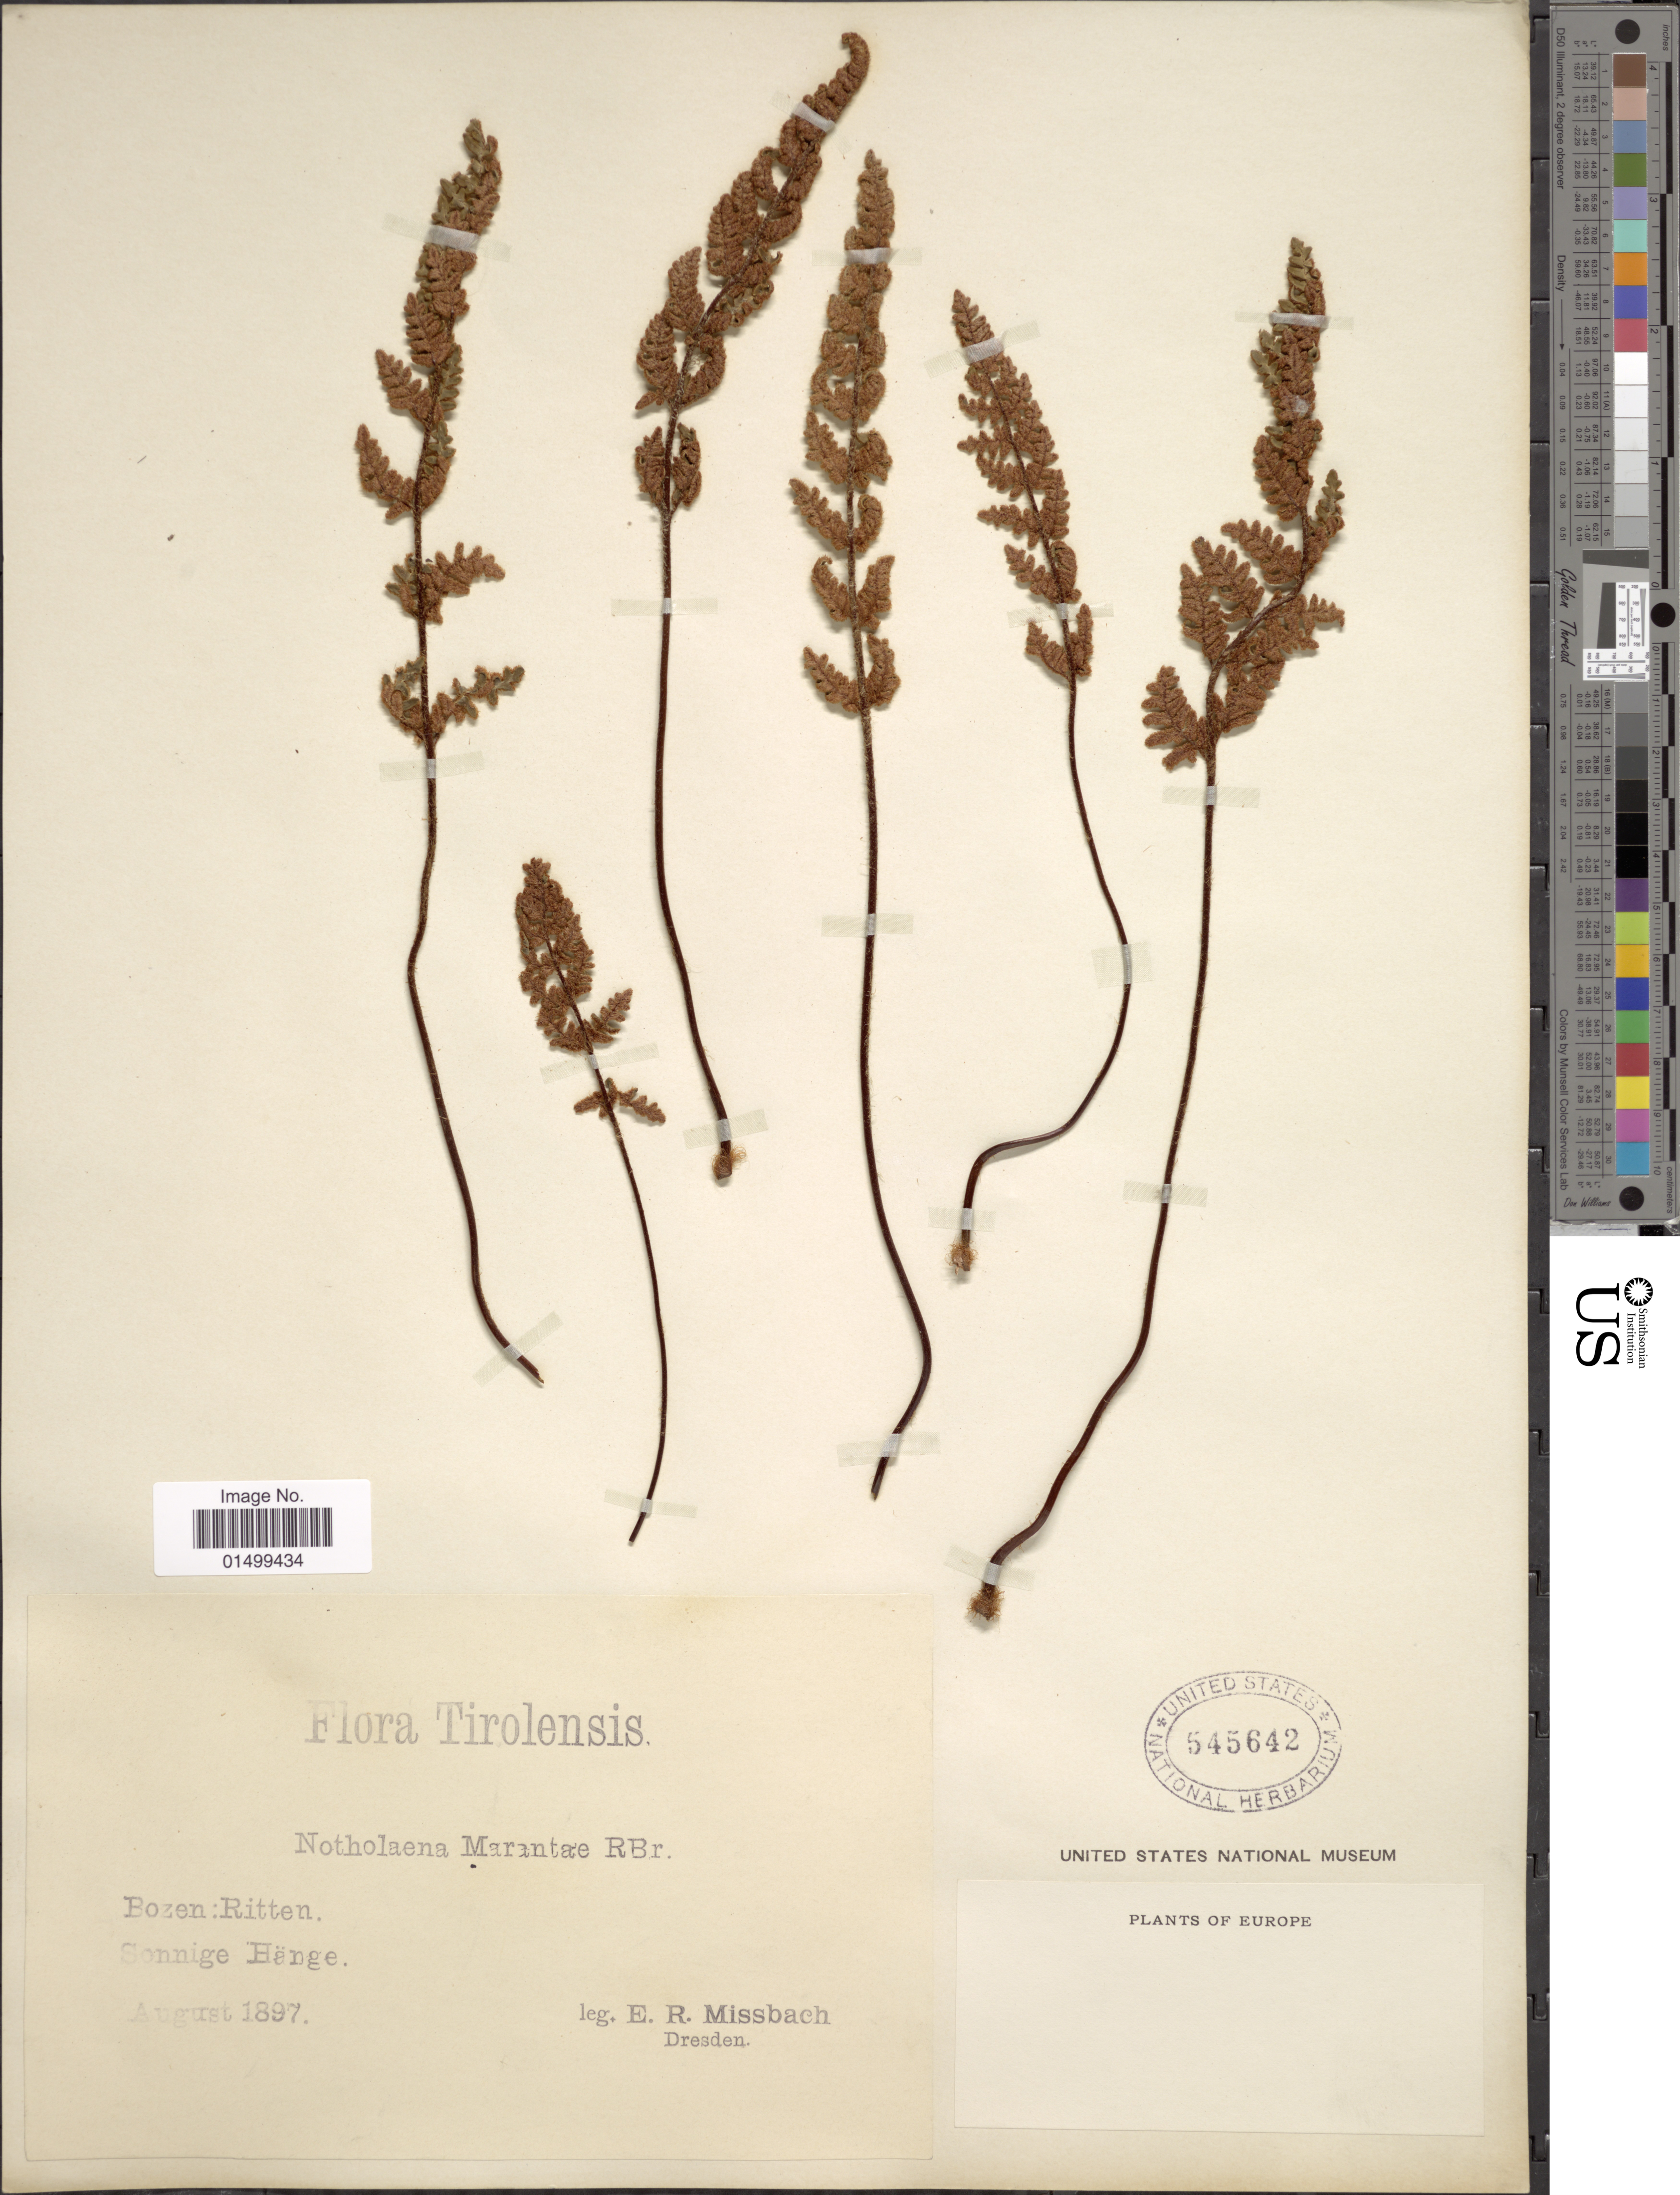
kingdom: Plantae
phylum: Tracheophyta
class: Polypodiopsida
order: Polypodiales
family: Pteridaceae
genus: Cheilanthes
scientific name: Cheilanthes marantae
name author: Domin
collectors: E. Missbach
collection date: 1897-08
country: Austria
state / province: Tirol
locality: Tirolensis, Bozen:Ritten, Sonnige Hange [interpreted]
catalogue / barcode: US 545642